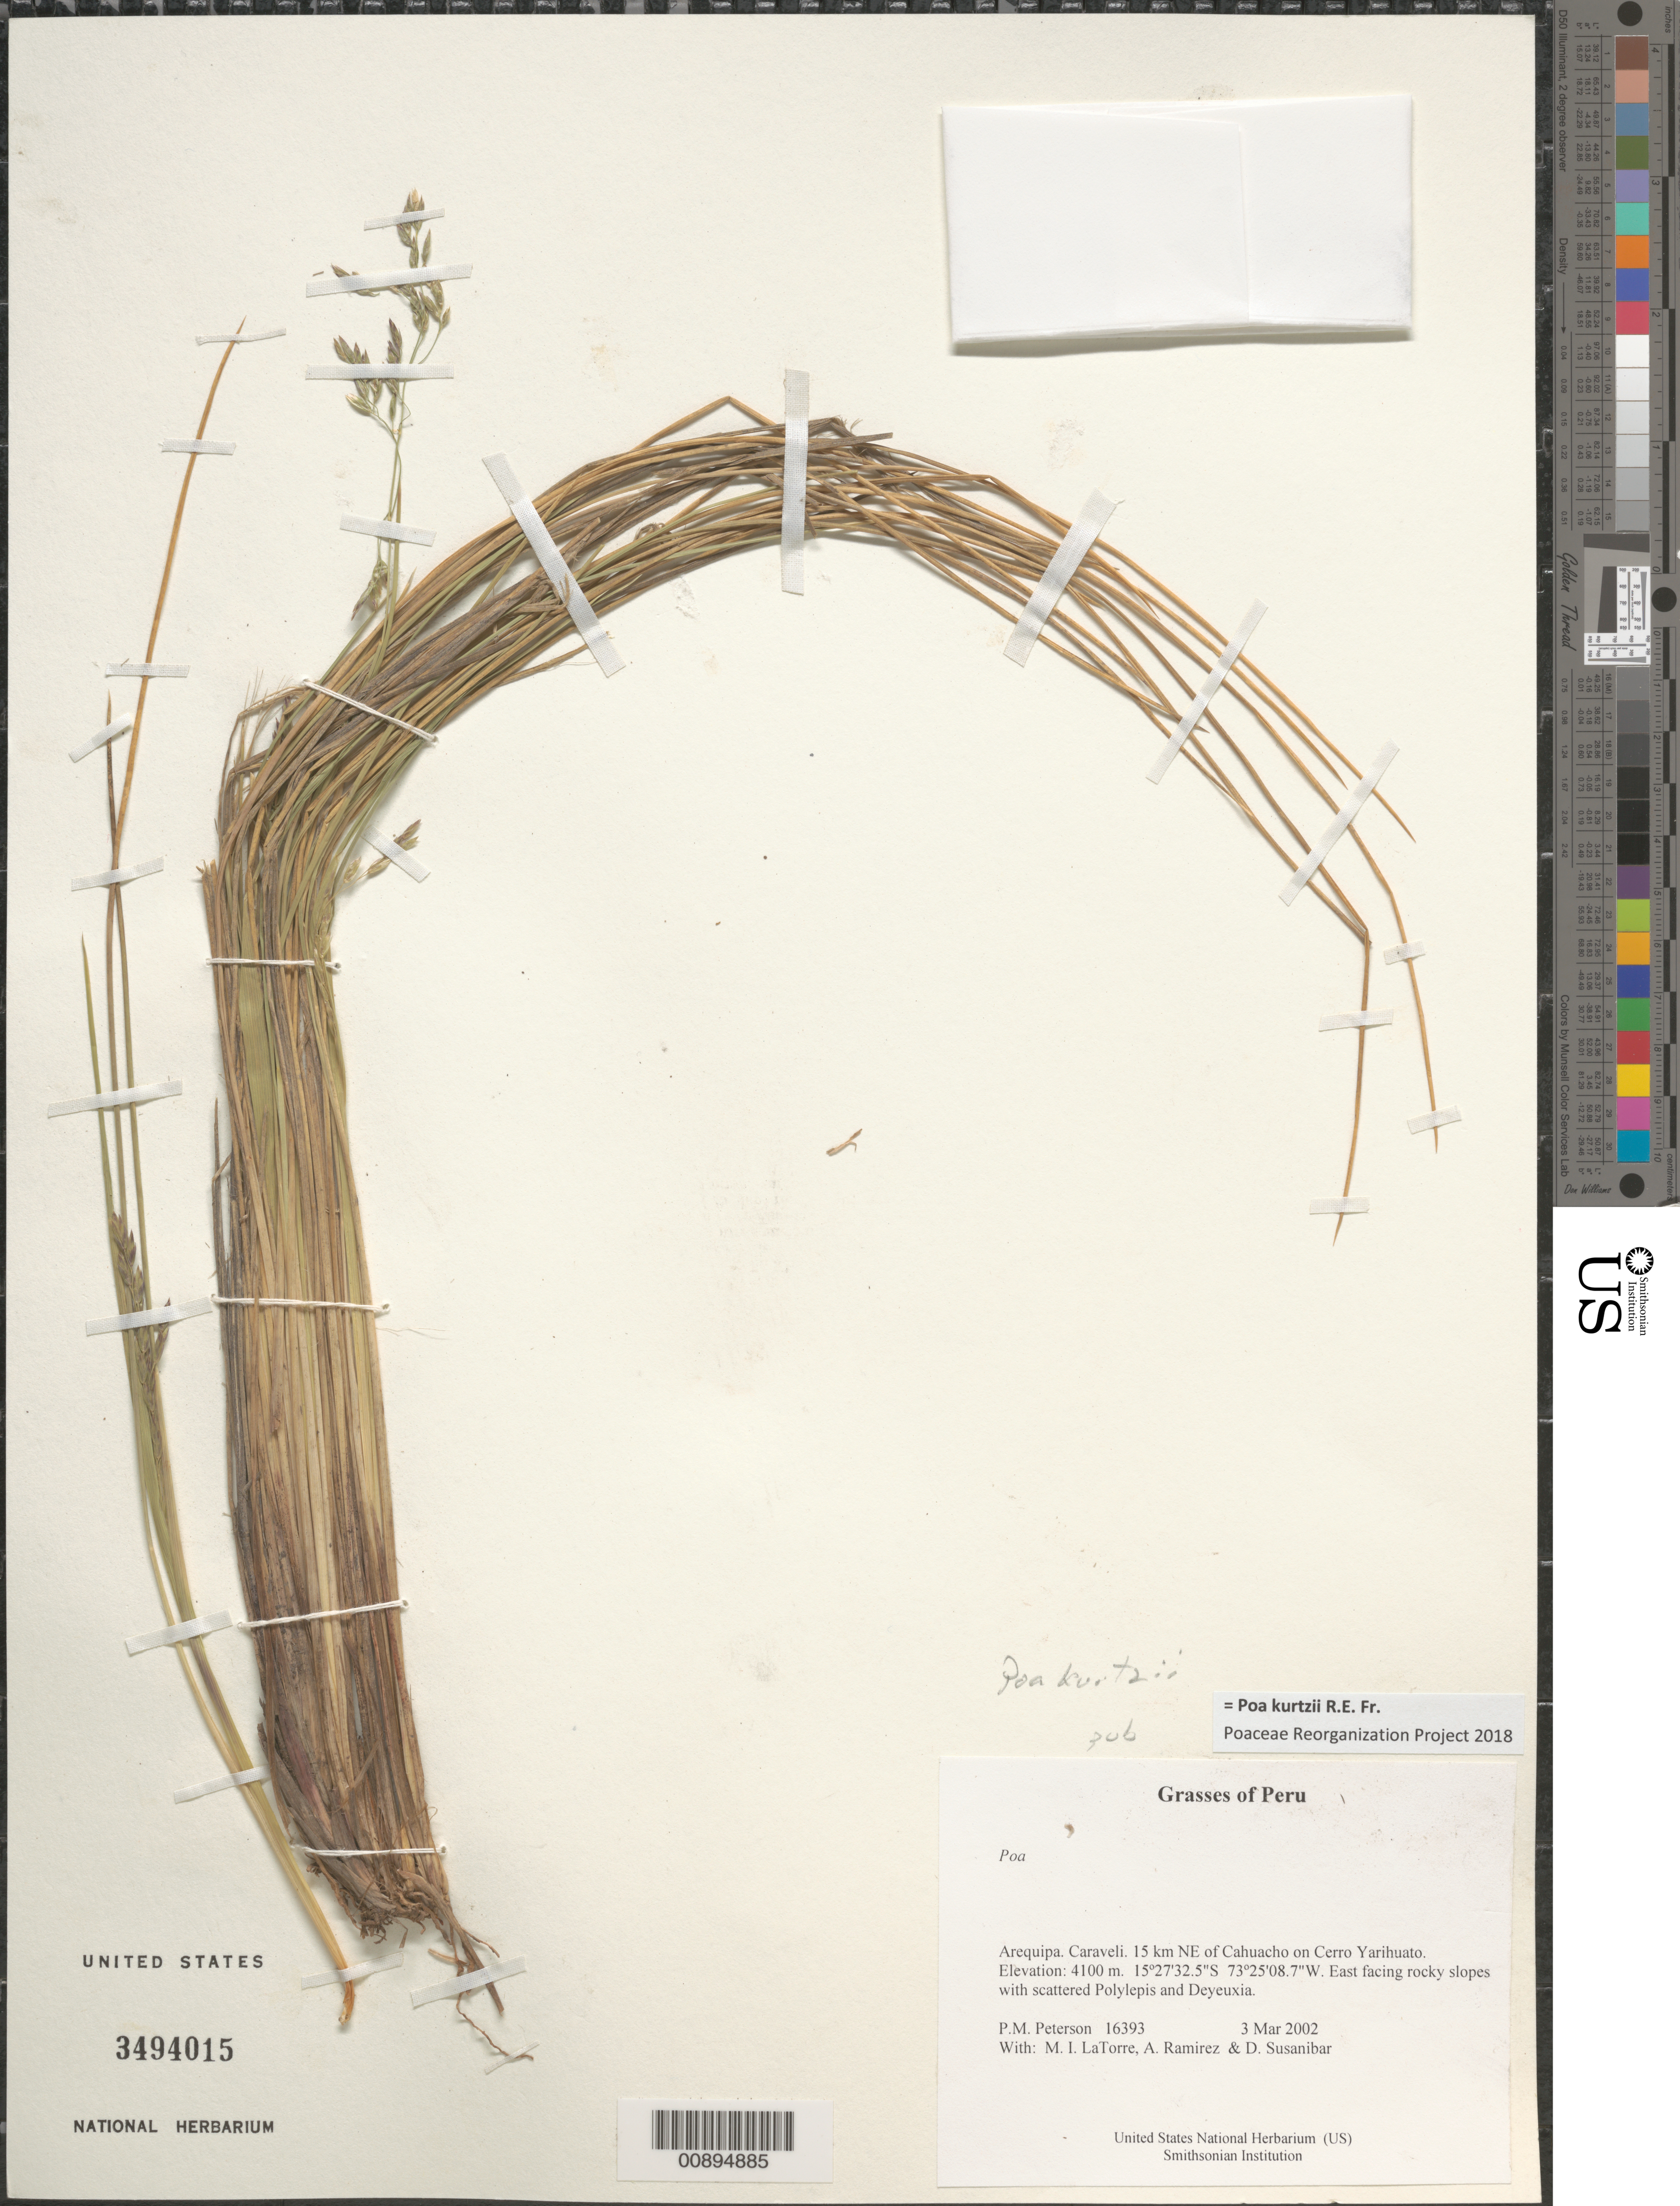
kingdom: Plantae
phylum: Tracheophyta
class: Liliopsida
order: Poales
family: Poaceae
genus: Poa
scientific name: Poa kurtzii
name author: R.E. Fr.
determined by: Poaceae Reorganization Project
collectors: P. M. Peterson, M. I. La Torre, A. Ramírez & D. Susanibar Cruz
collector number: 16393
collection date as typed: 03 Mar 2002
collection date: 2002-03-03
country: Peru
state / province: Arequipa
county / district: Caravelí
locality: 15 km NE of Cahuacho on Cerro Yarihuato.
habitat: East facing rocky slopes with scattered ~Polylepis and Deyeuxia~.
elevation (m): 4100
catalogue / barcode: US 3494015